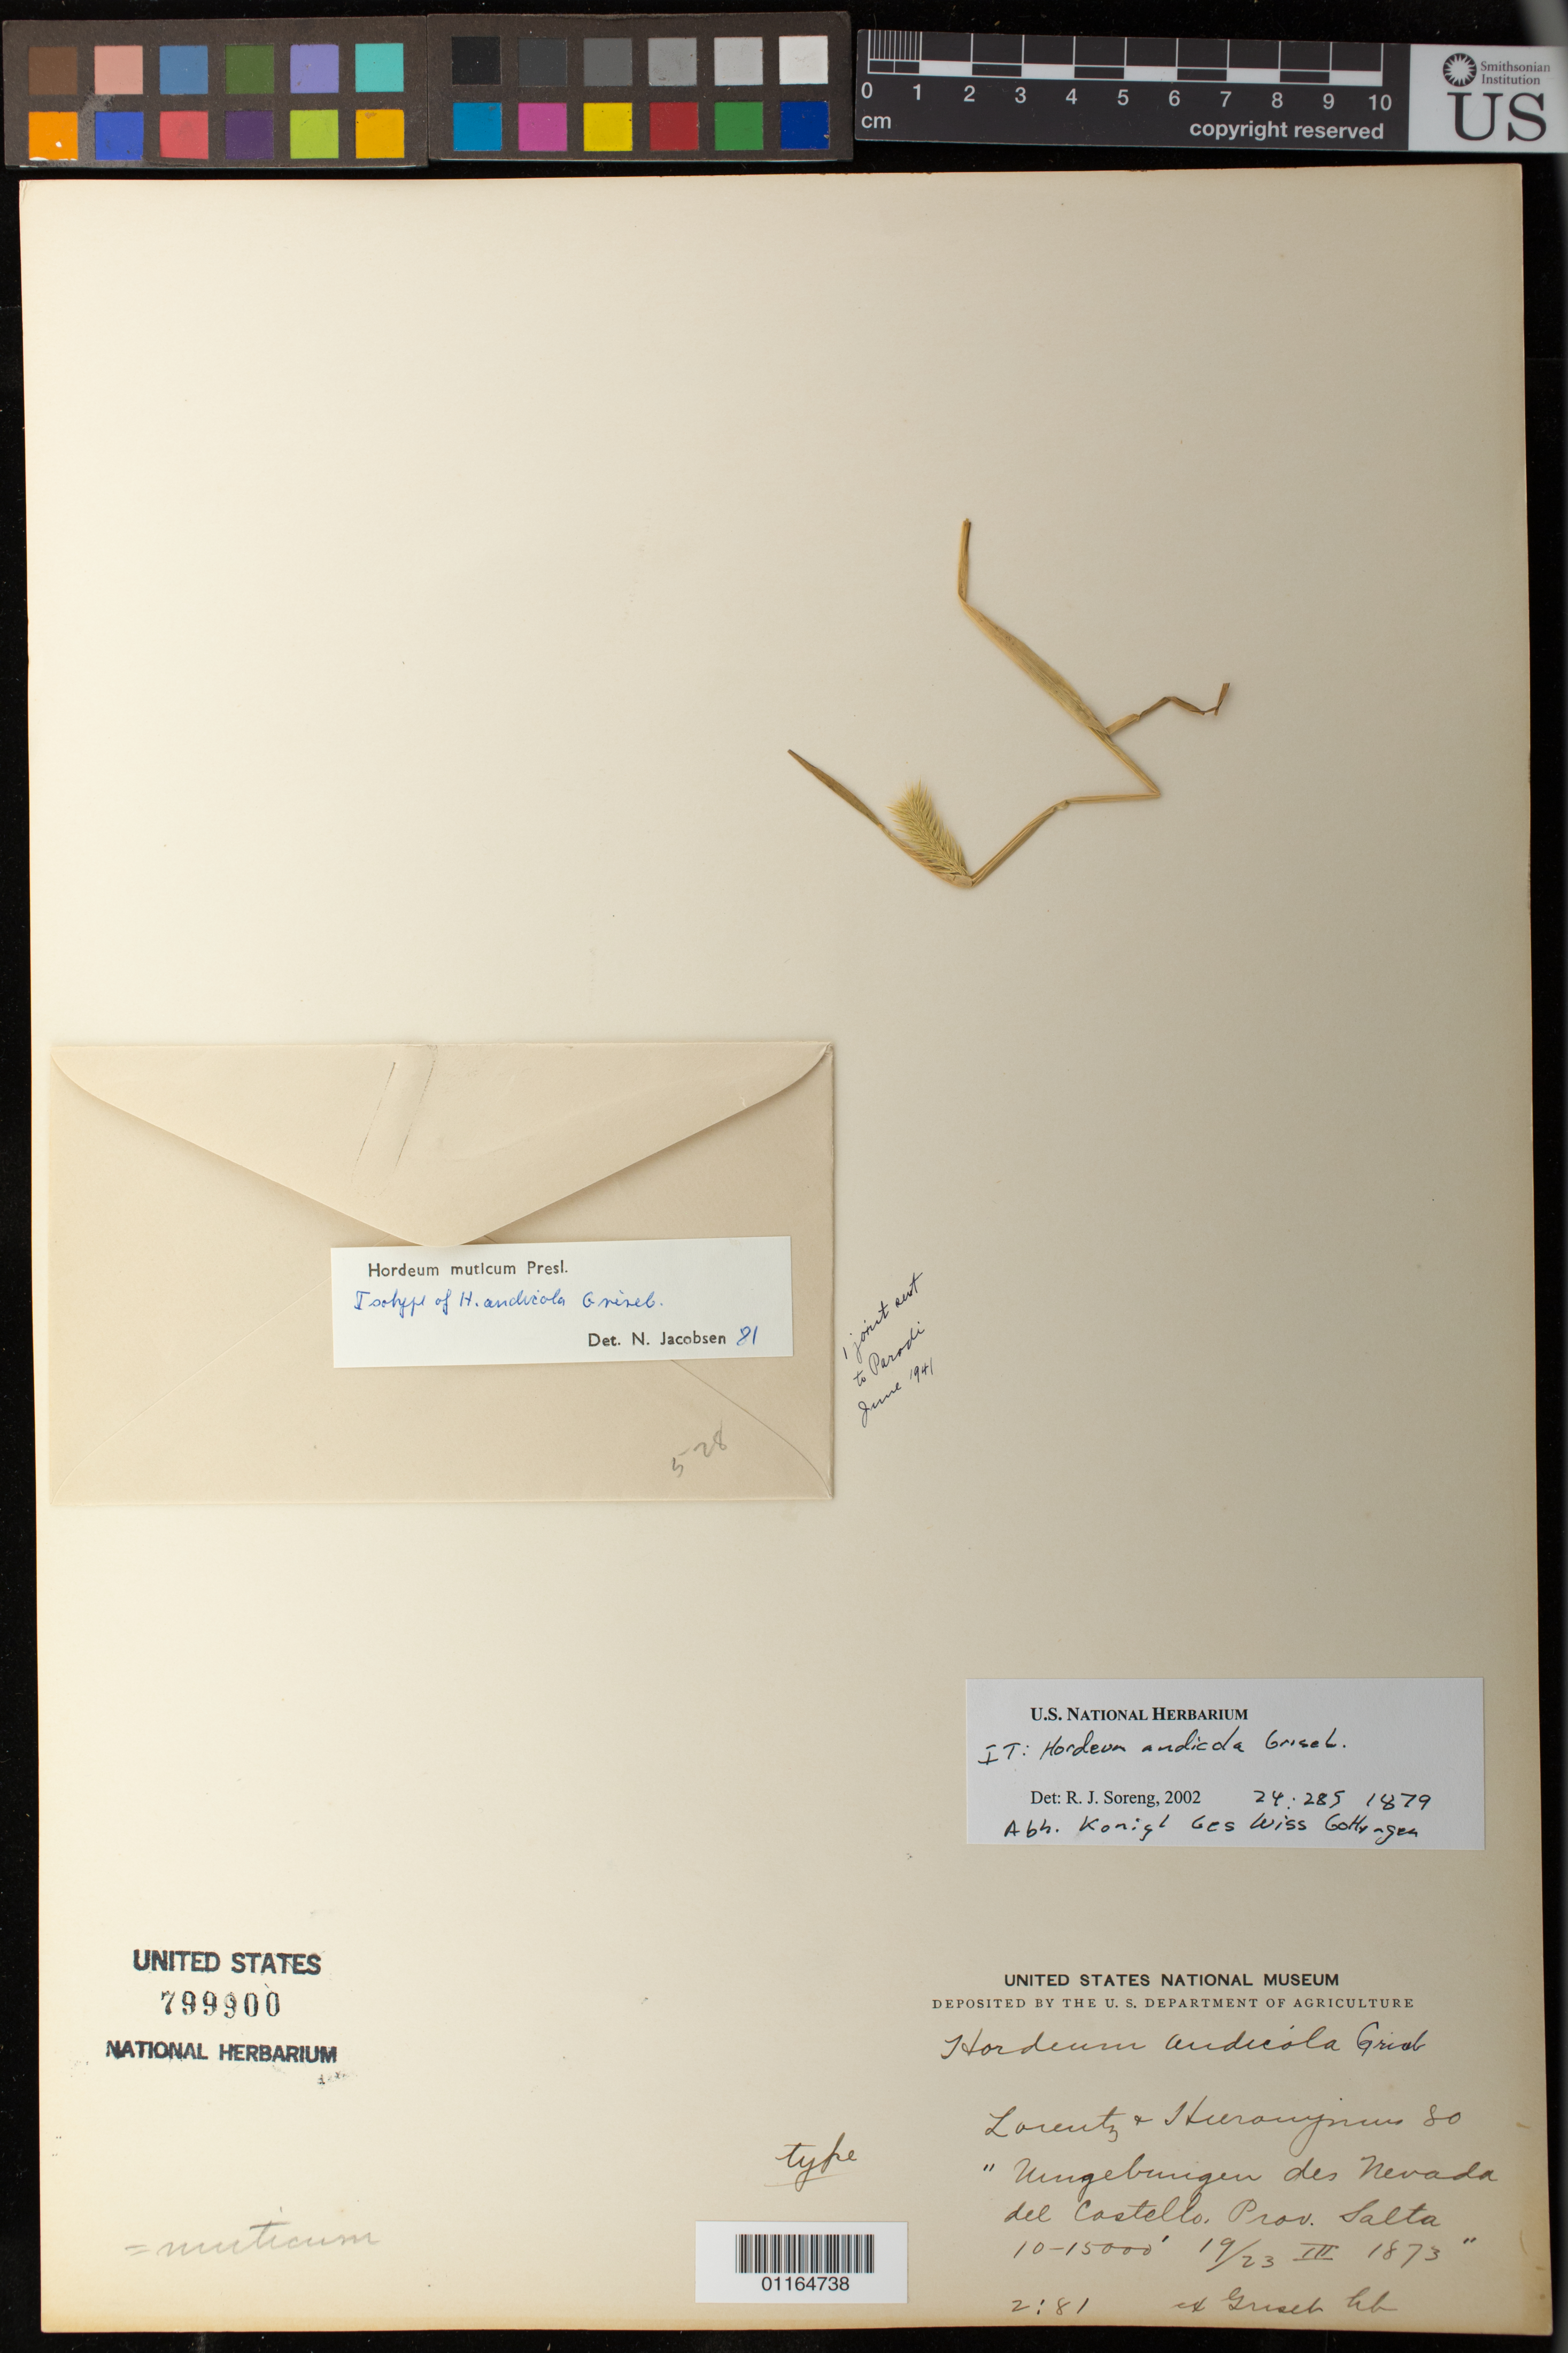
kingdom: Plantae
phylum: Tracheophyta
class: Liliopsida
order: Poales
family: Poaceae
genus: Hordeum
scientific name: Hordeum andicola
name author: Griseb.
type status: Type Collection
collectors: P. G. Lorentz & G. H. Hieronymus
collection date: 1873-03-19/1873-03-23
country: Argentina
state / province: Salta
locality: alrededores del Nevada del Castello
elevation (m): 3048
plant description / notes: Fragmentary material of type specimen ex herb. Griseb.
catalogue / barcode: US 799900